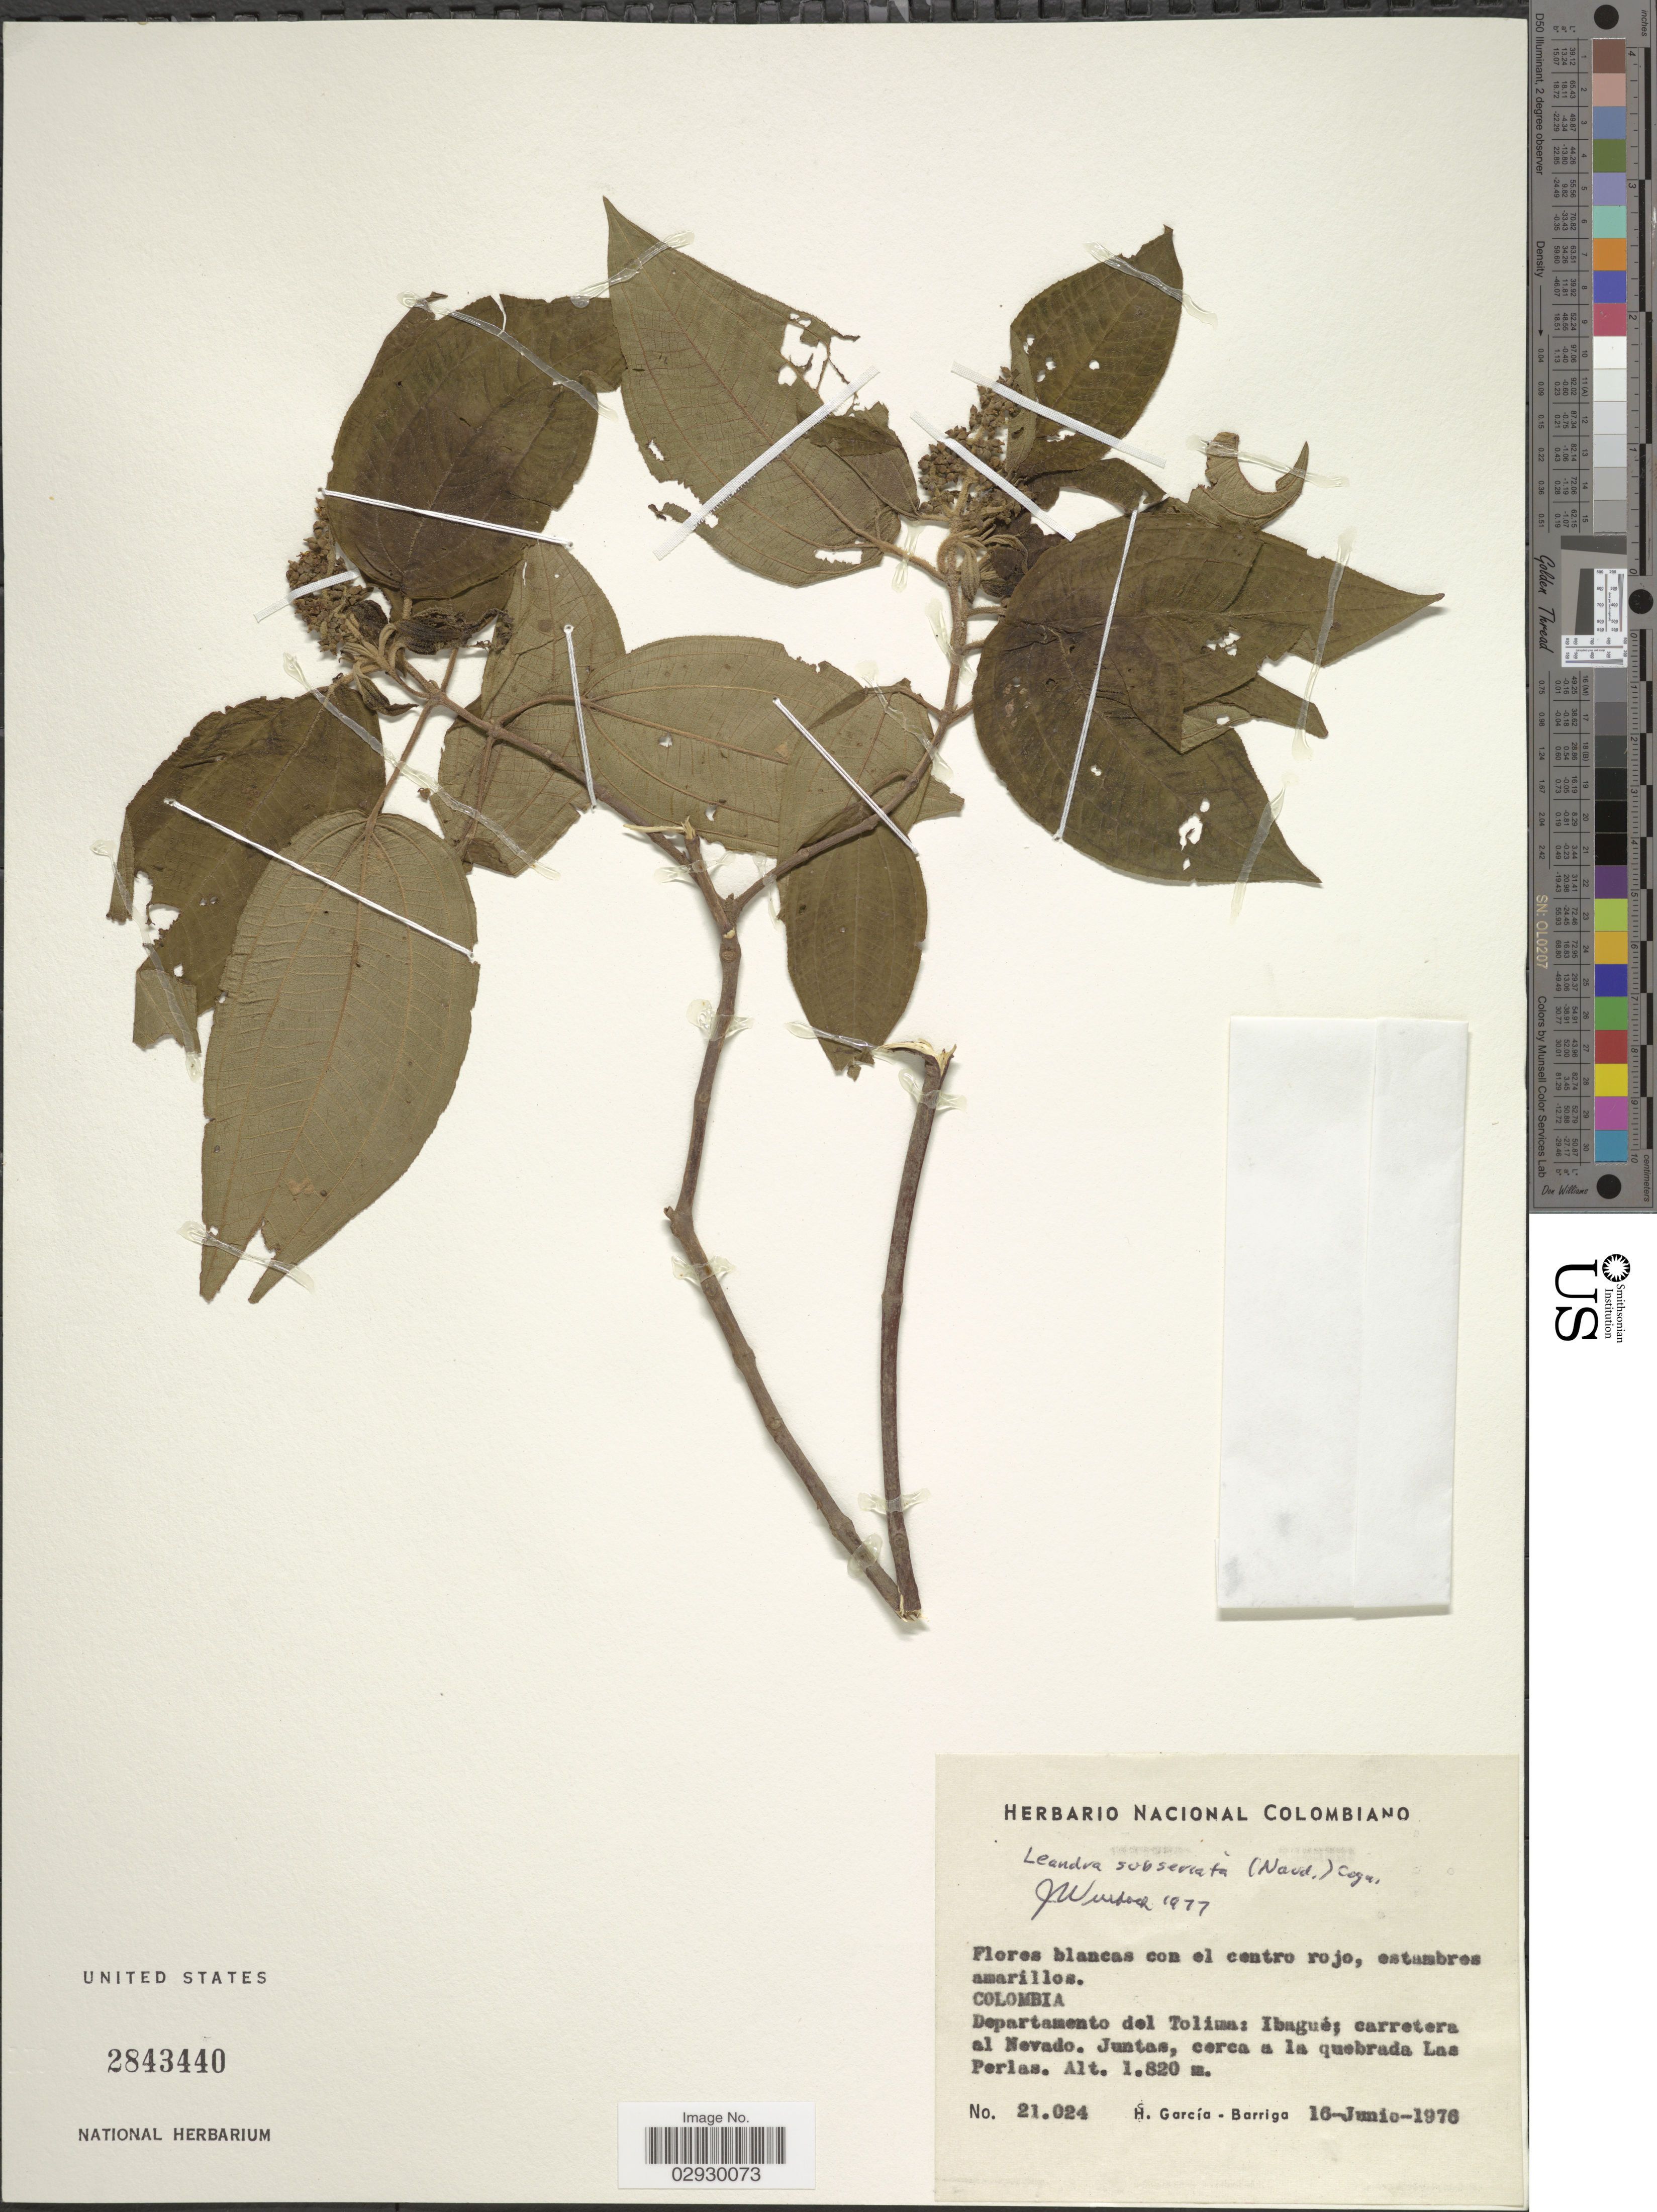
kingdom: Plantae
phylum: Tracheophyta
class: Magnoliopsida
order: Myrtales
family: Melastomataceae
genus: Leandra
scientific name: Leandra subseriata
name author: (Naudin) Cogn.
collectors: H. García Barriga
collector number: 21024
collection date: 1976-06-16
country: Colombia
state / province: Tolima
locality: Departamento del Tolima: Ibagué; carretera al Nevado. Juntas, cerca a la quebrada Las Perias.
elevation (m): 1820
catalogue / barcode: US 2843440